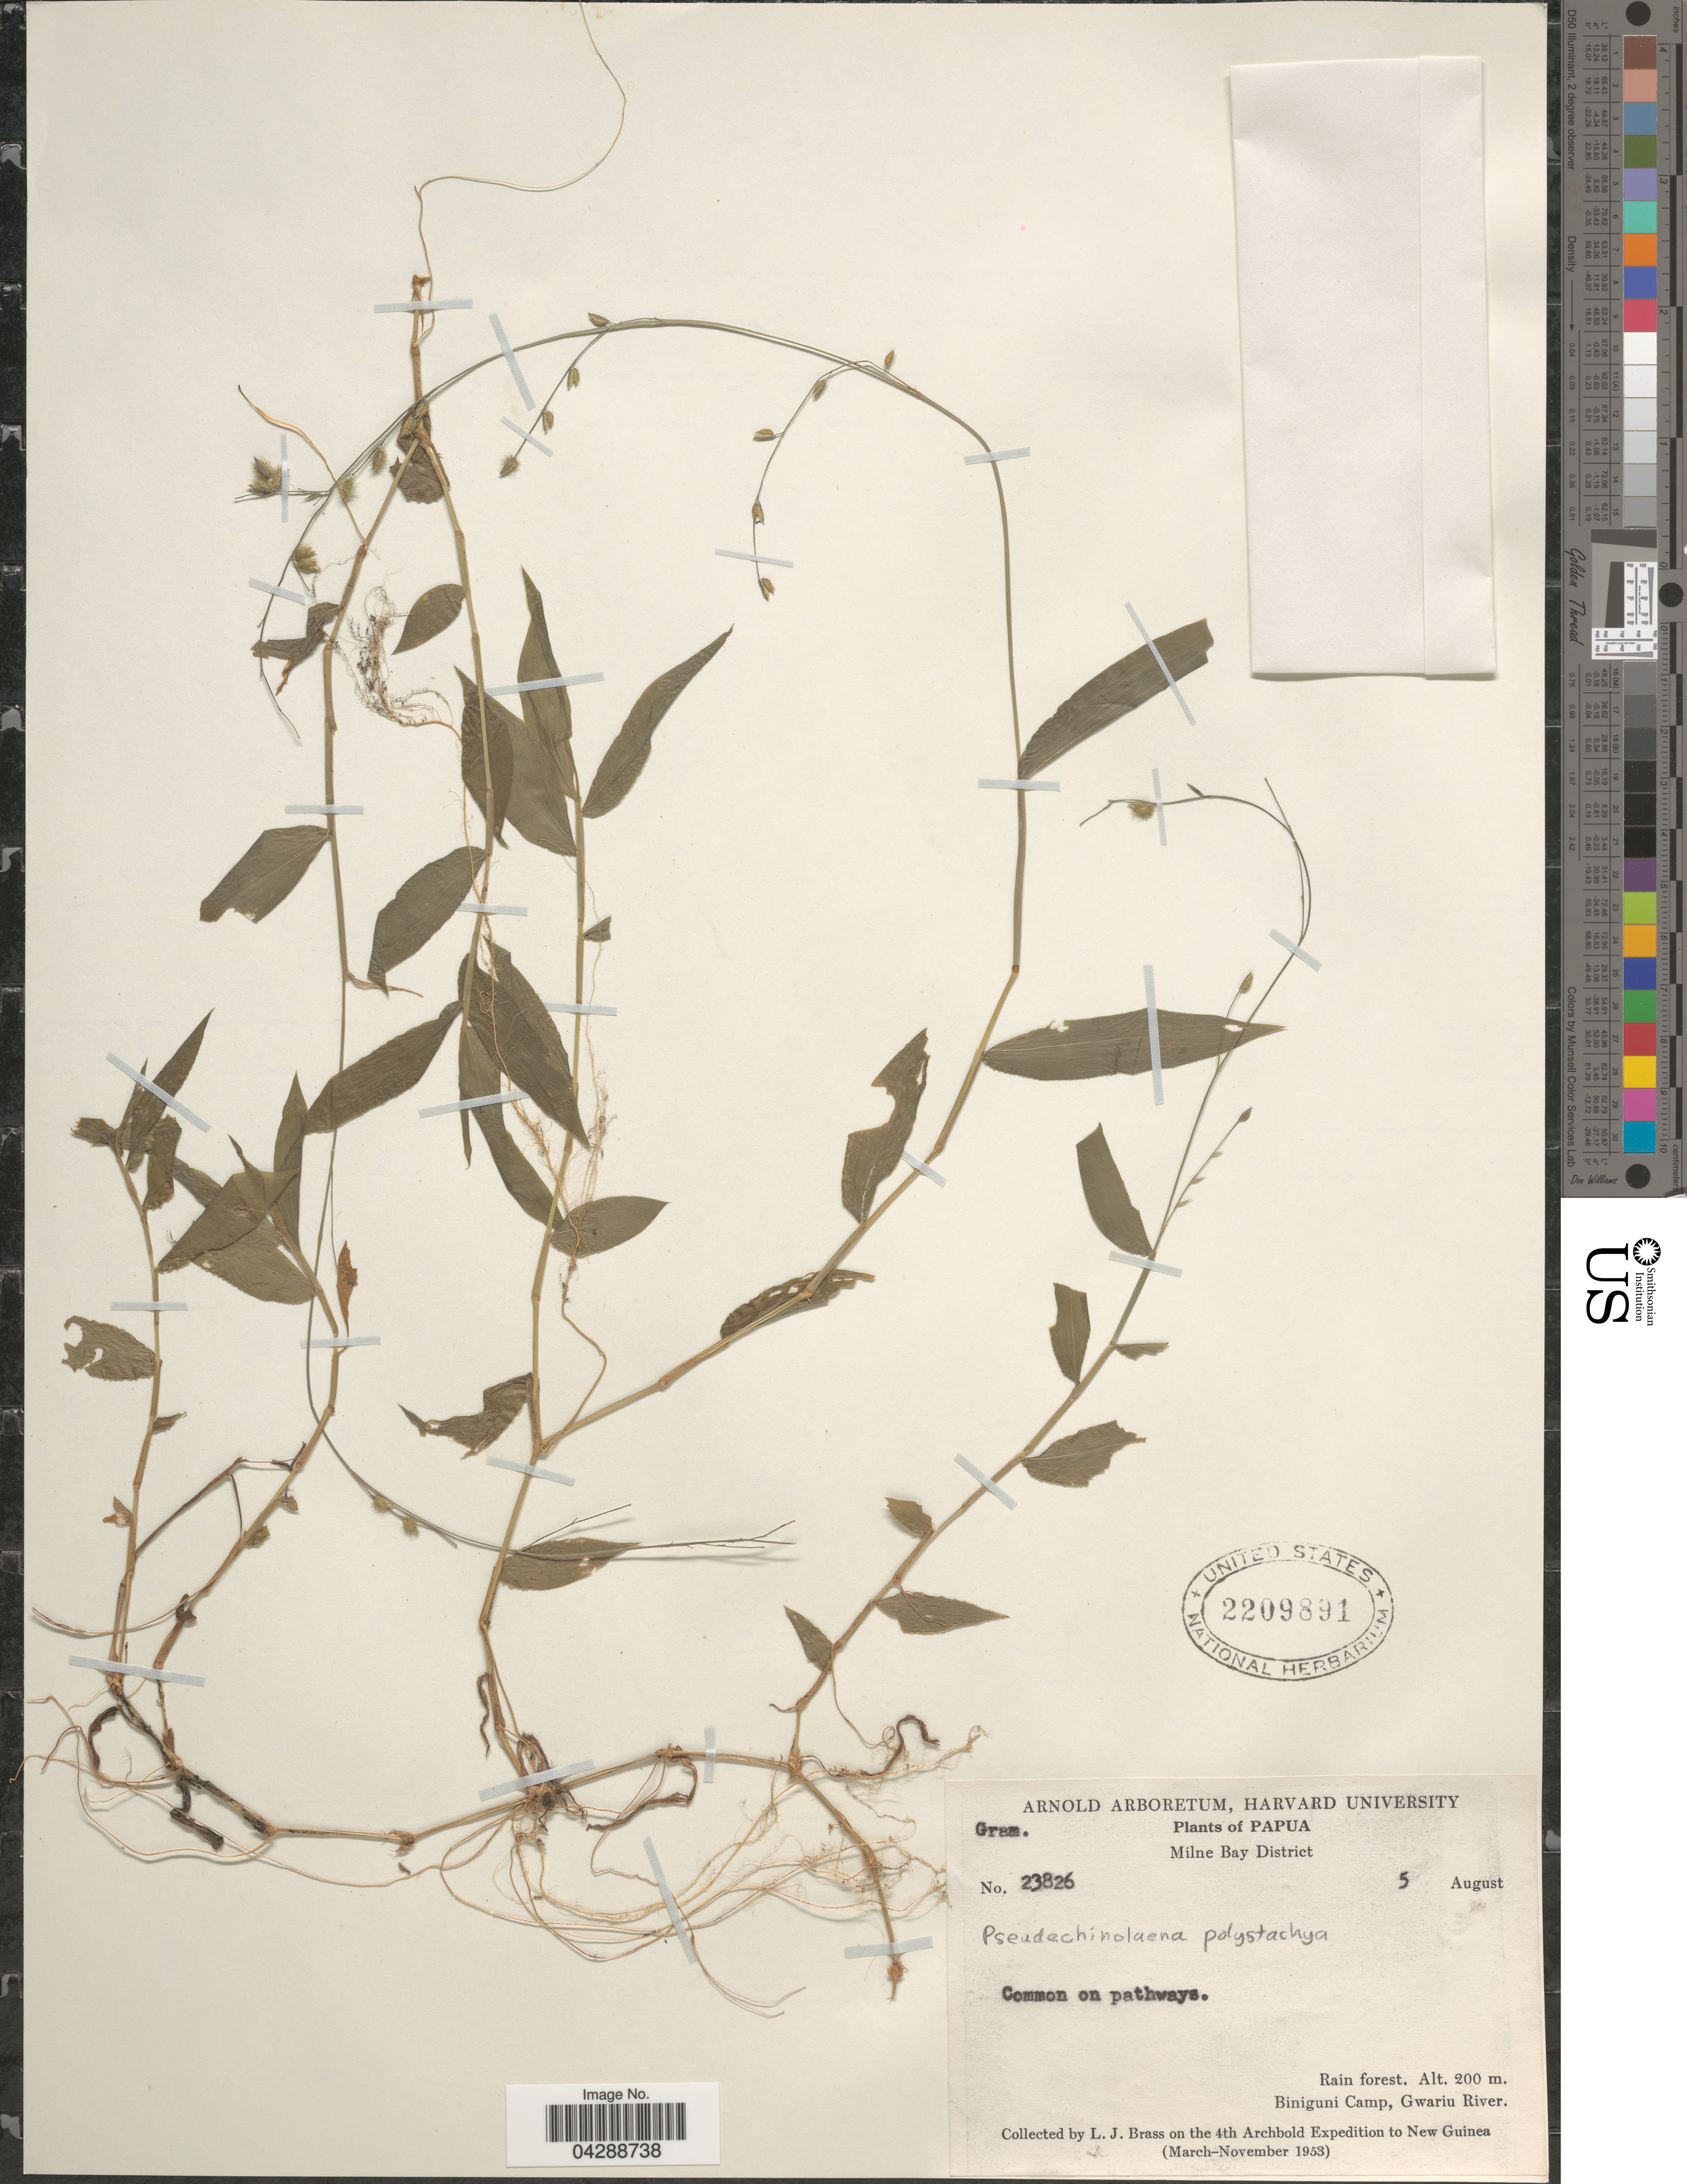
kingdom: Plantae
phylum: Tracheophyta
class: Liliopsida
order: Poales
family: Poaceae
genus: Pseudechinolaena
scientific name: Pseudechinolaena polystachya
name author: (Kunth) Stapf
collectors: L. J. Brass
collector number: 23826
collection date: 1953-08-05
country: Papua New Guinea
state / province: Milne Bay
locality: Papua. Milne Bay District. Common on pathways. Rain forest. Biniguni Camp, Gwariu River. On the 4th Archbold Expedition to New Guinea (March-November 1953).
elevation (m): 200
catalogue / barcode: US 2209891